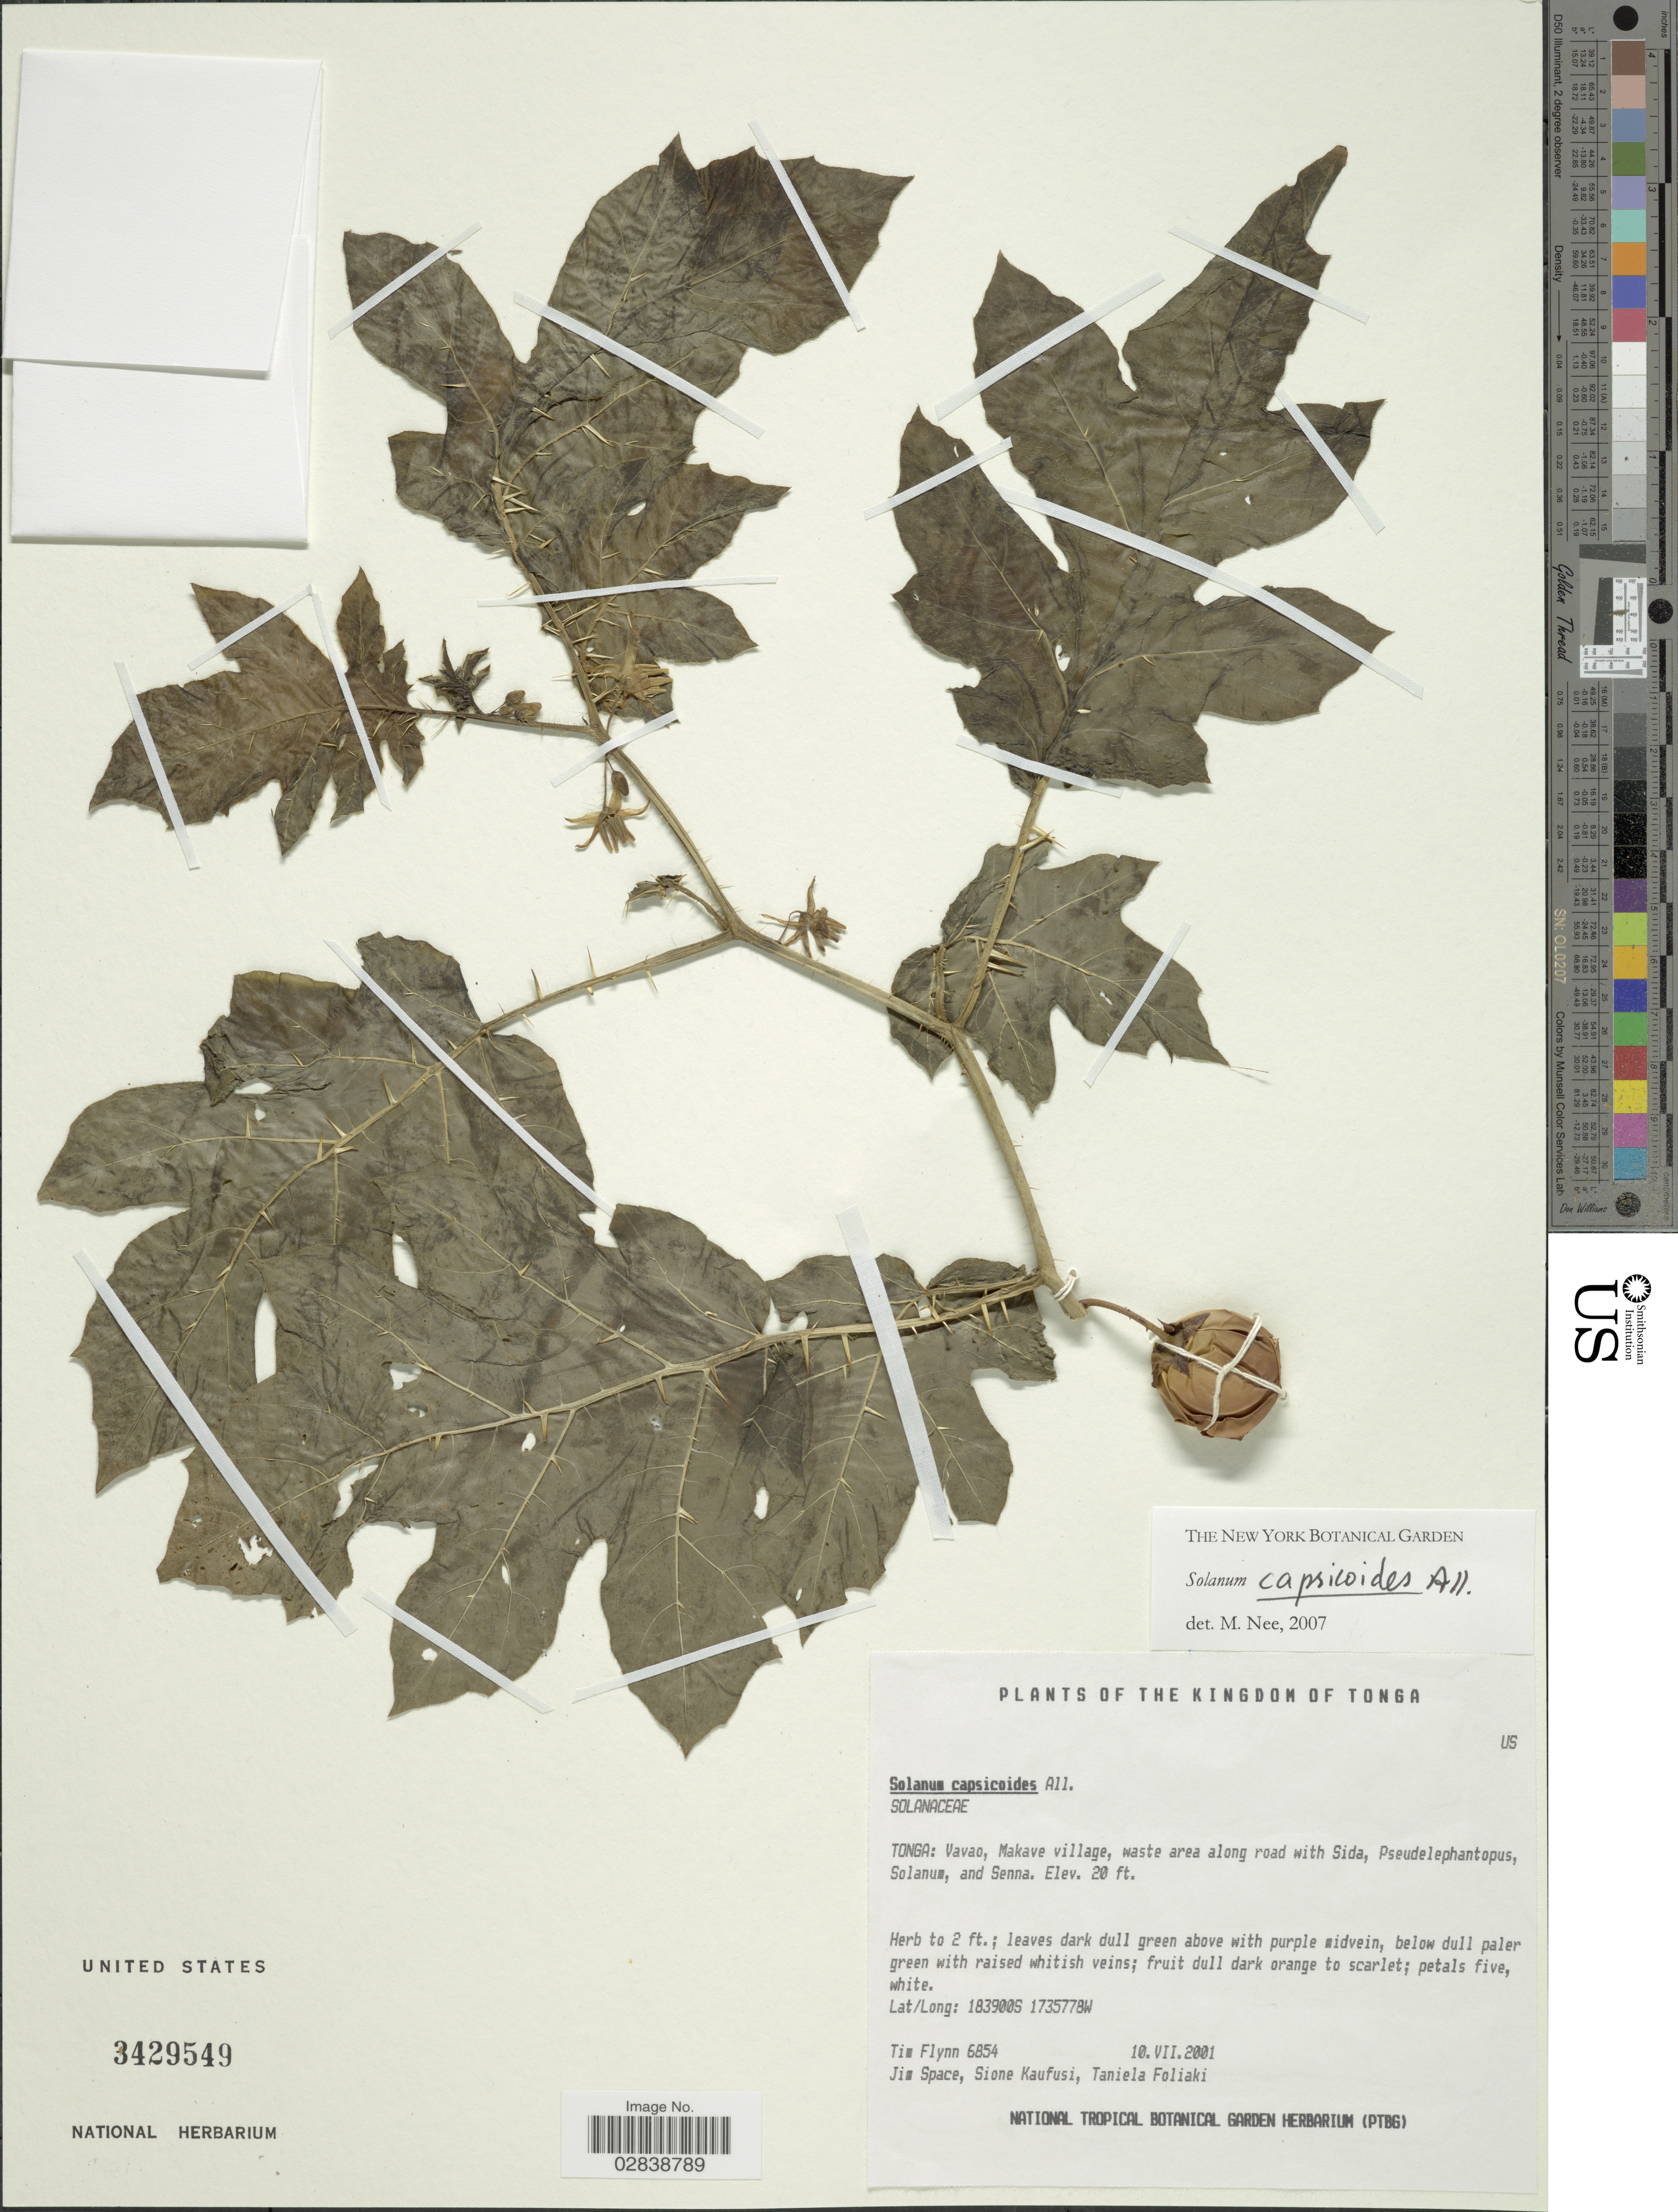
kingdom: Plantae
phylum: Tracheophyta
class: Magnoliopsida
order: Solanales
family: Solanaceae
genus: Solanum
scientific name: Solanum capsicoides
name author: All.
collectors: T. Flynn, J. Space, S. Kaufusi & T. Foliaki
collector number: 6854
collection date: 2001-07-10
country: Tonga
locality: The Kingdom of Tonga. Vavao, Makave village.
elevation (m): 6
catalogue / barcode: US 3429549